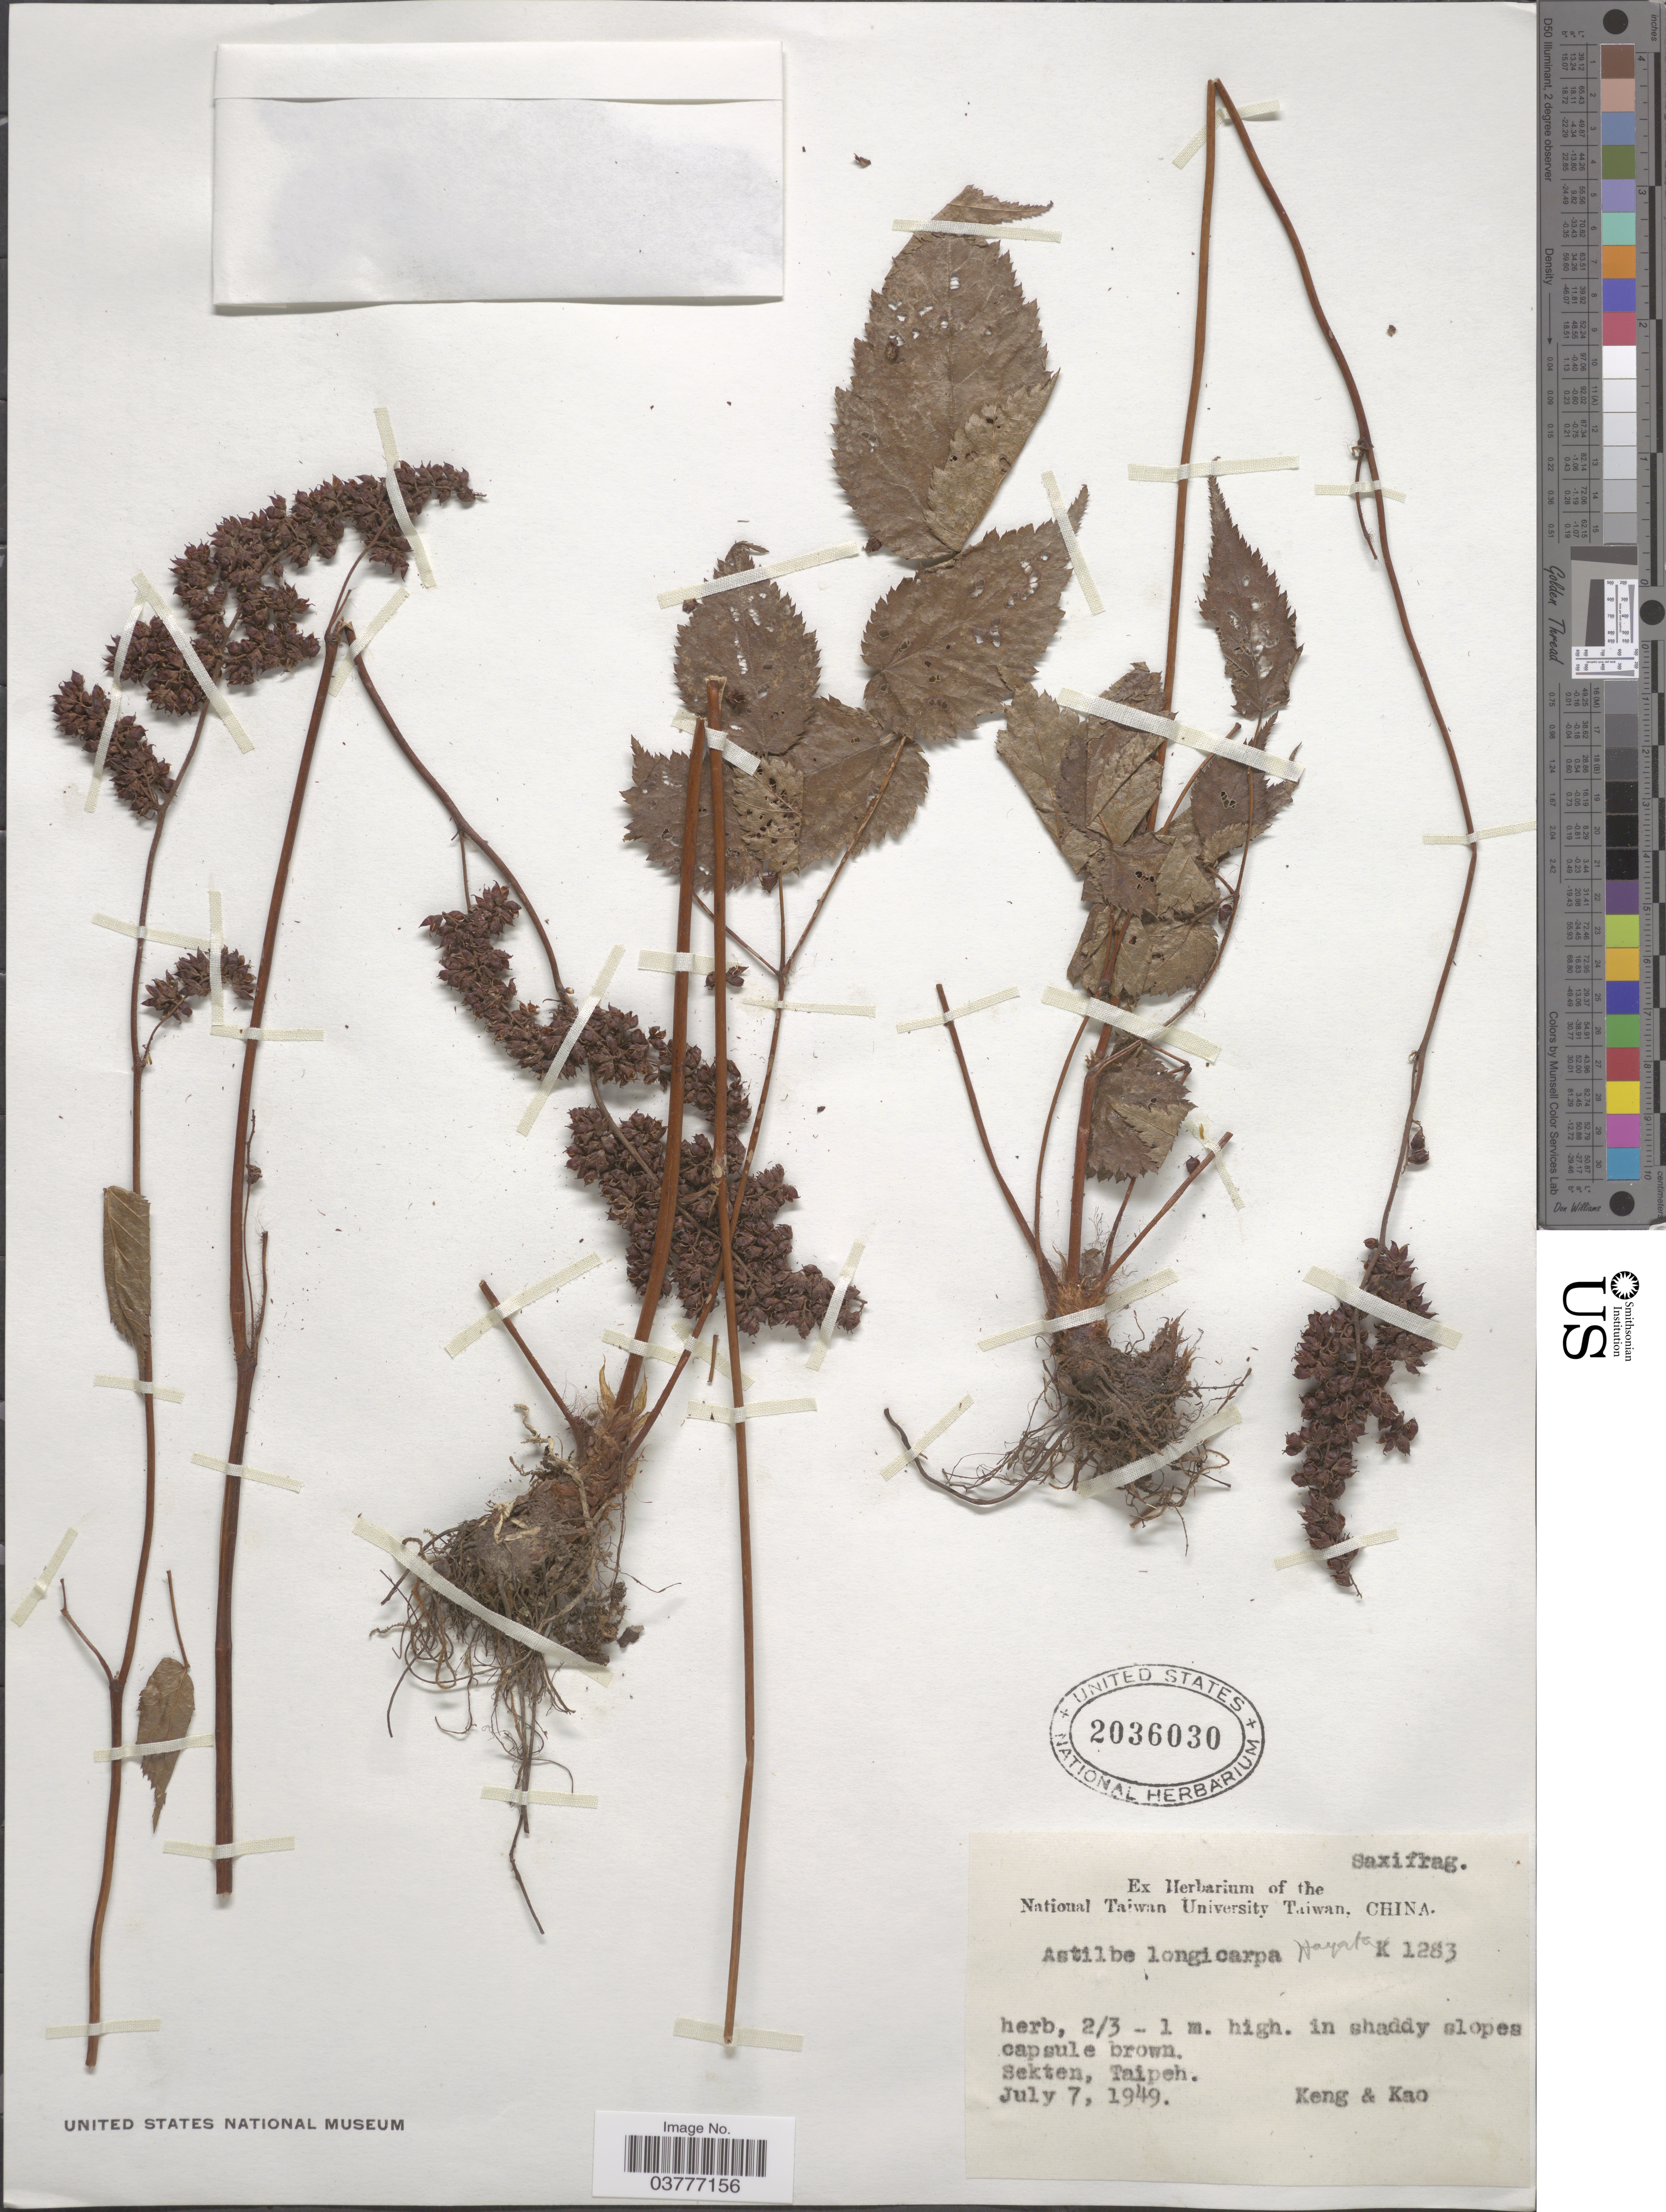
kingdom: Plantae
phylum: Tracheophyta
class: Magnoliopsida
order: Saxifragales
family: Saxifragaceae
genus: Astilbe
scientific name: Astilbe longicarpa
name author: Hayata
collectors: -- Keng & -. Kao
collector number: K1283?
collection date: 1949-07-07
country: Taiwan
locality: Sekten, Taipeh.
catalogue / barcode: US 2036030